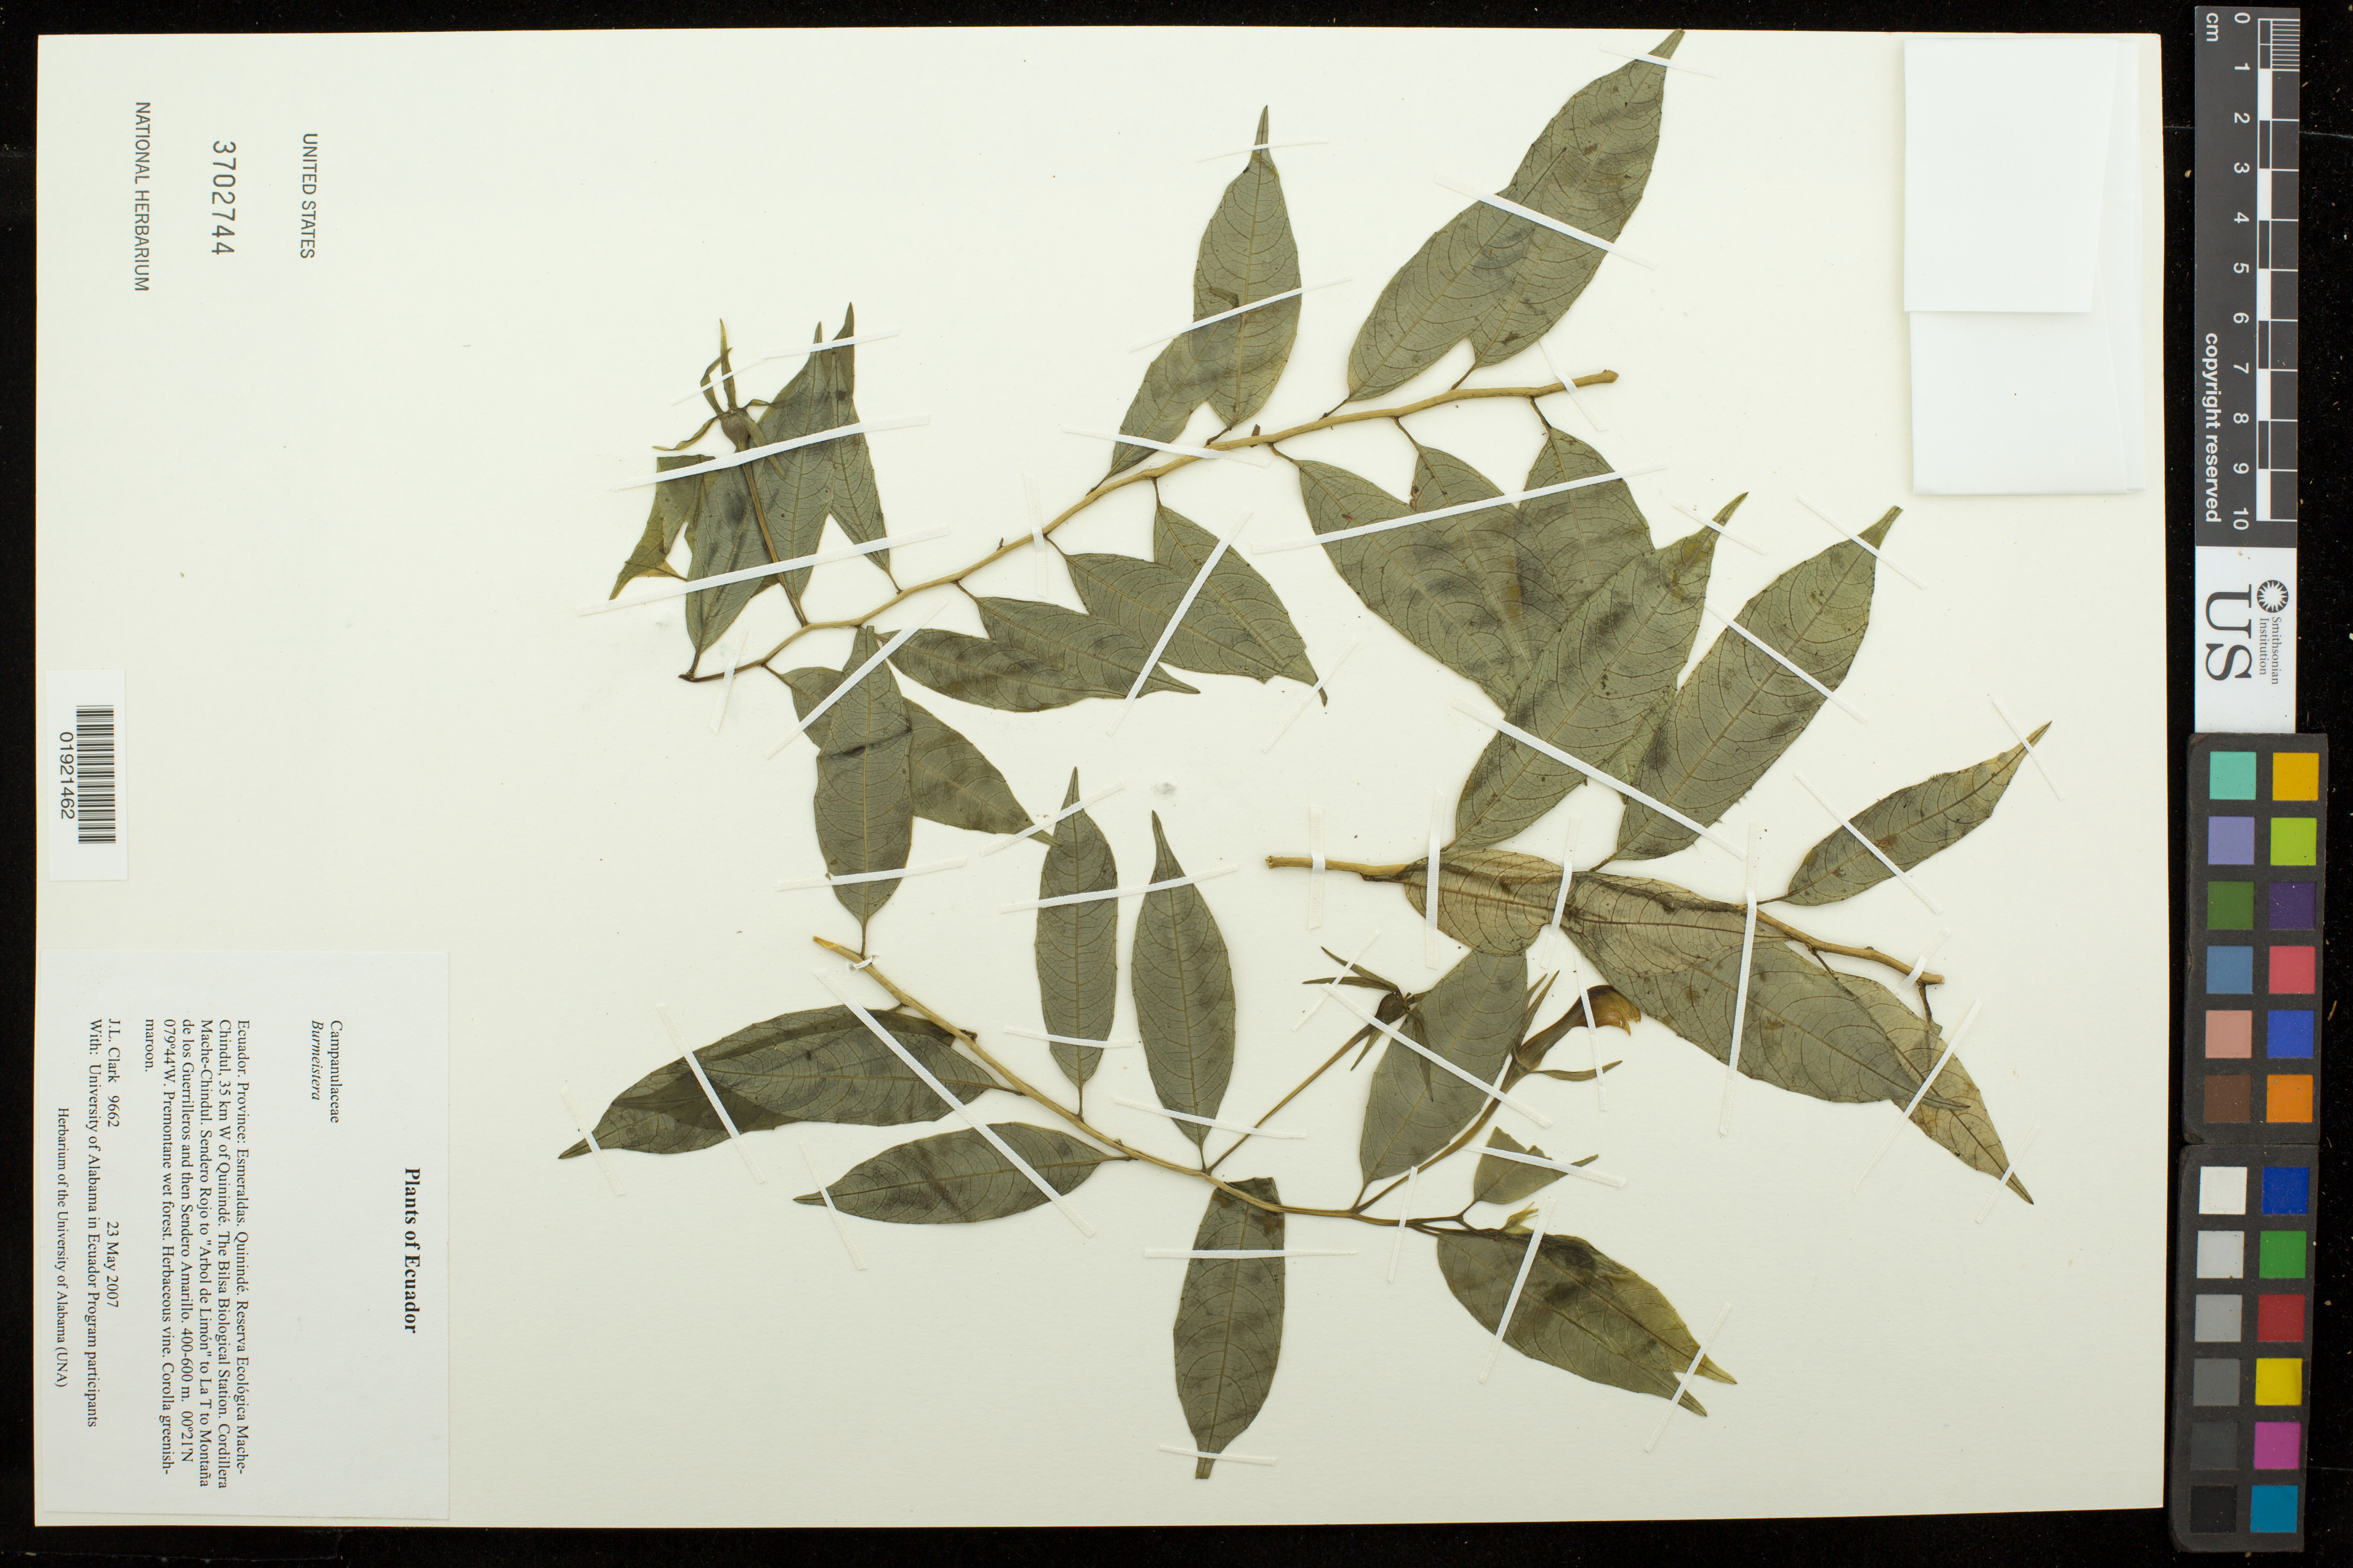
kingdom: Plantae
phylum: Tracheophyta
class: Magnoliopsida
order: Asterales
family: Campanulaceae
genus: Burmeistera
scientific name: Burmeistera sp.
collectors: J. L. Clark & University of Alabama in Ecuador Program participants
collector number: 9662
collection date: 2007-05-23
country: Ecuador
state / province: Esmeraldas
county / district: Quinindé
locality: Reserva Ecologica Mache-Chindul, 35 km W of Quininde. The Bilsa Biological Station. Cordillera Mache-Chindul. Sendero Rojo to "Arbol de Limon" to La T to Montana de los Guerrilleros and then Sendero Amarillo.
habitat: Premontane wet forest.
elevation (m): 400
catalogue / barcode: US 3702744